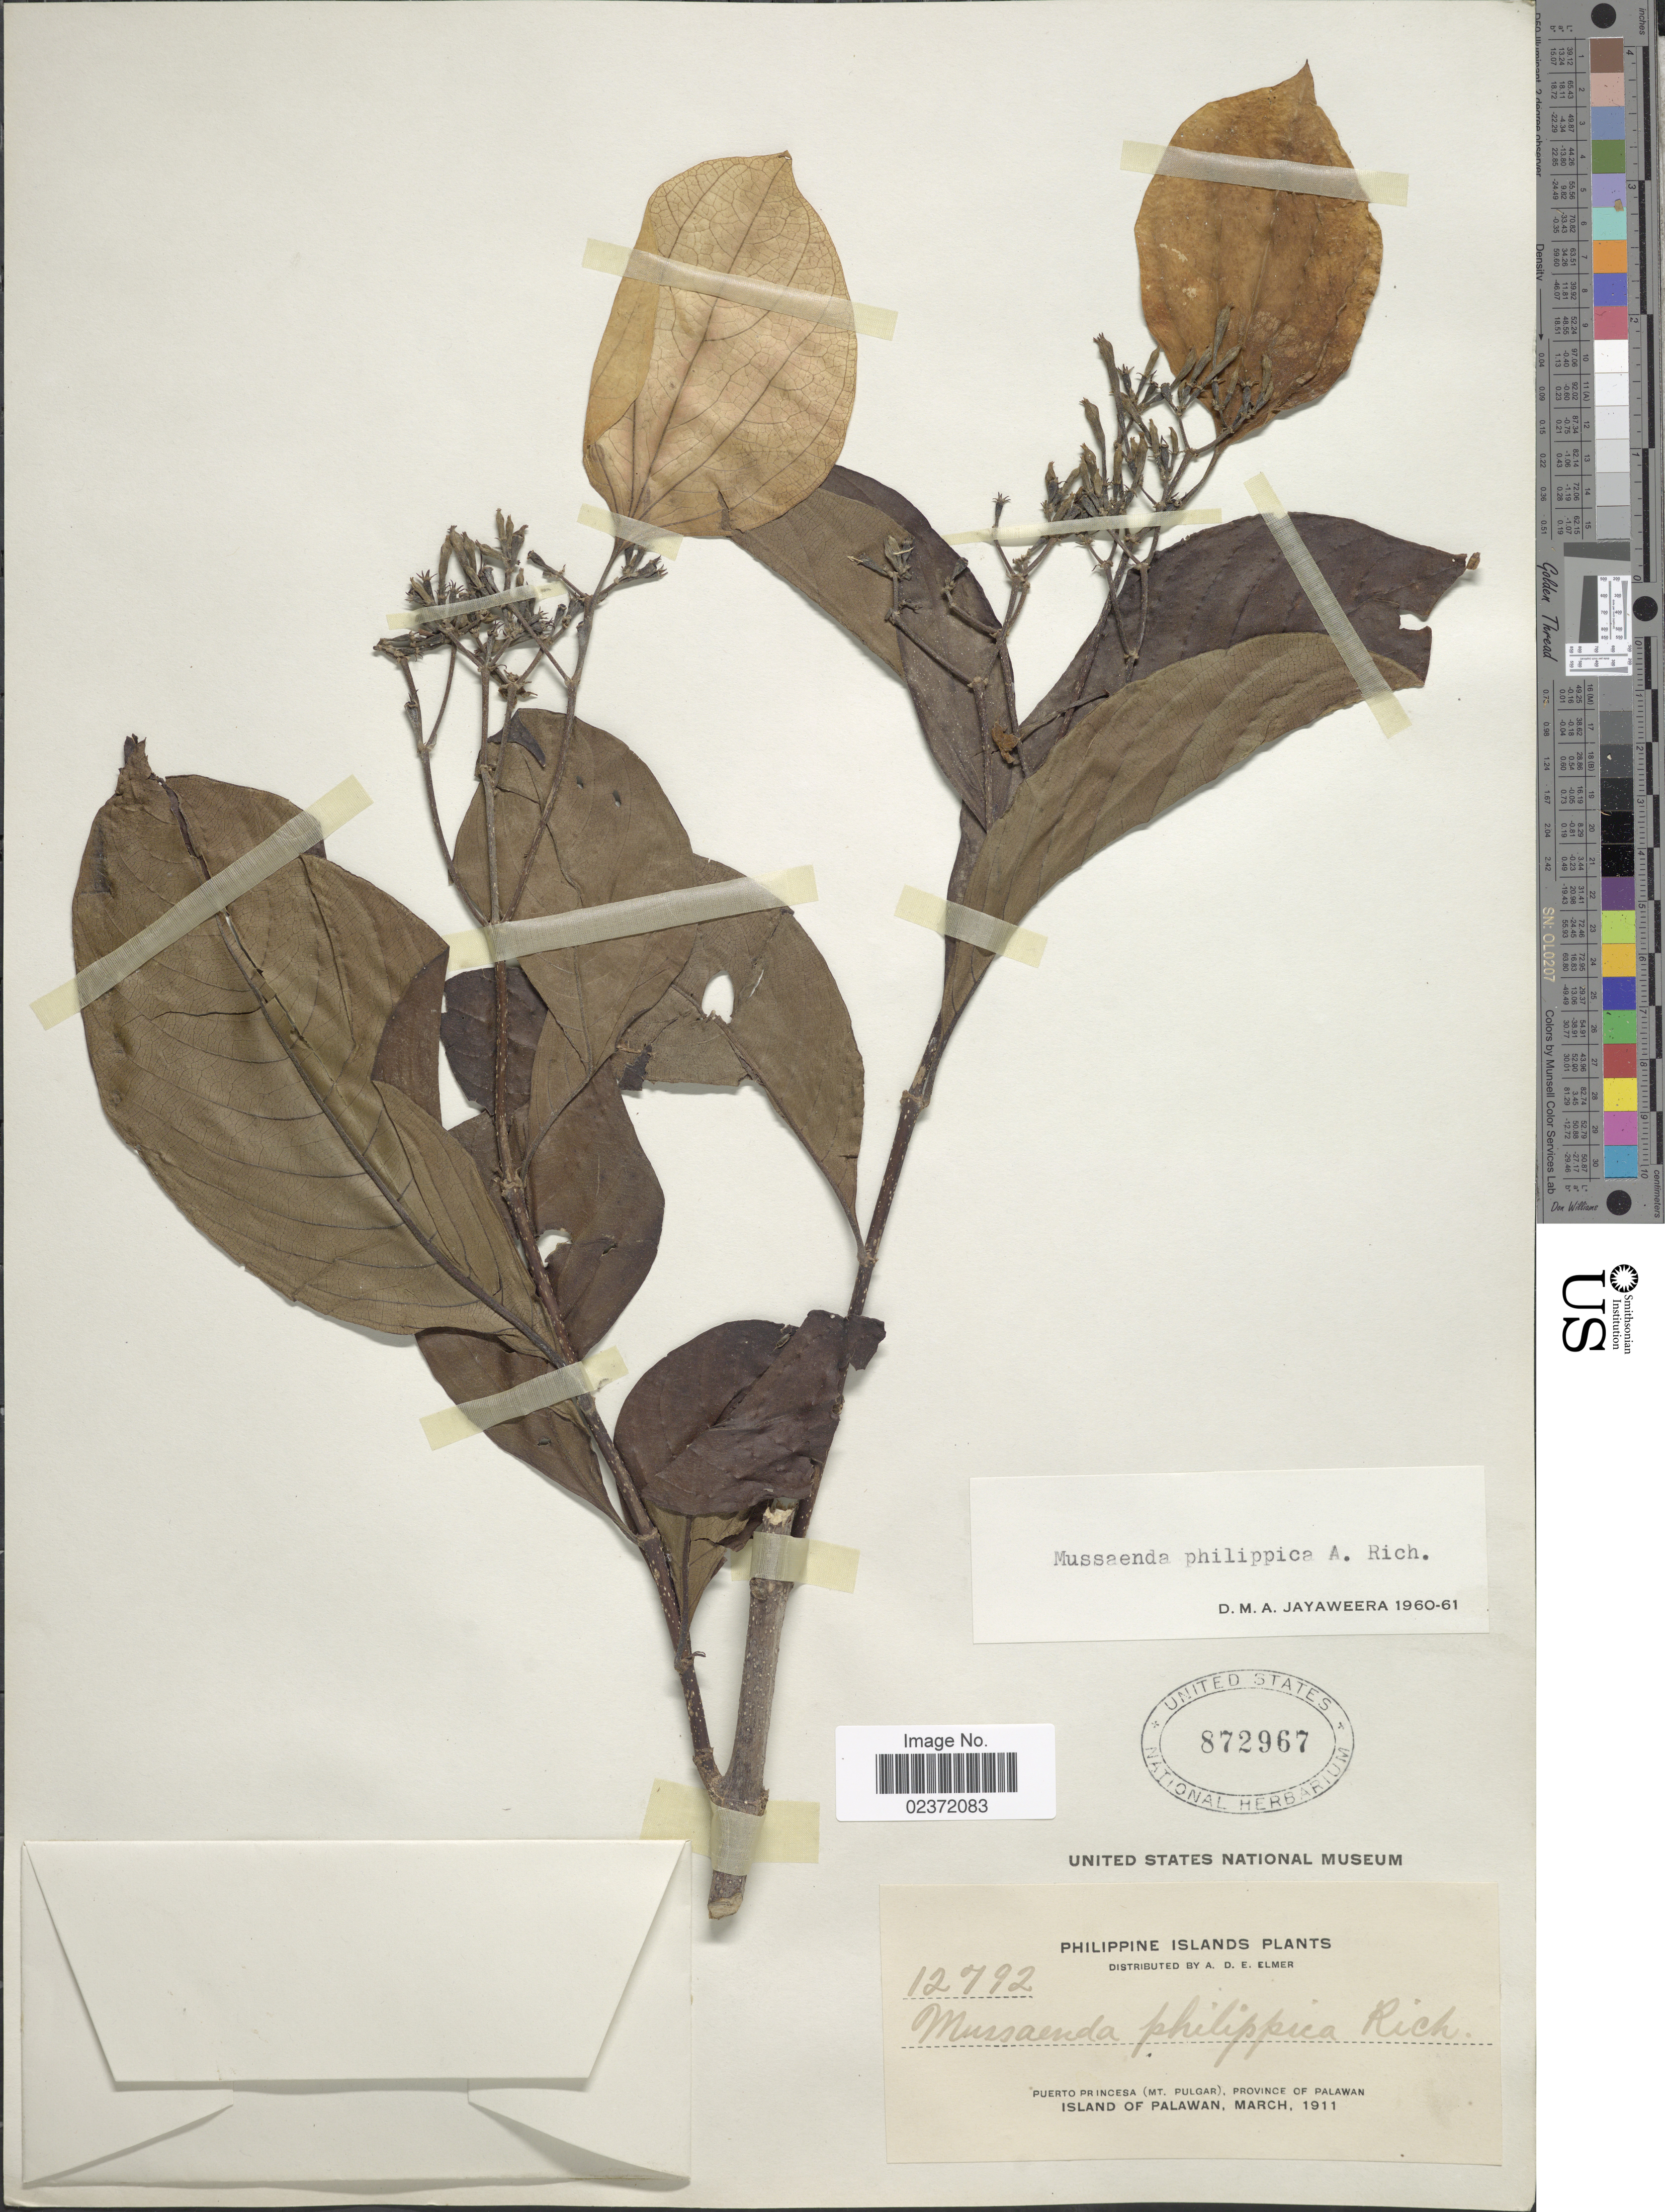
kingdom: Plantae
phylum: Tracheophyta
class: Magnoliopsida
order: Gentianales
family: Rubiaceae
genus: Mussaenda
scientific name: Mussaenda philippica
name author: A. Rich.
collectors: A. D. E. Elmer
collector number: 12792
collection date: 1911-03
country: Philippines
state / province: Mimaropa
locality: Puerto Princesa (Mt. Pulgar) Province of Palawan, Island of Palawan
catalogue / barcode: US 872967